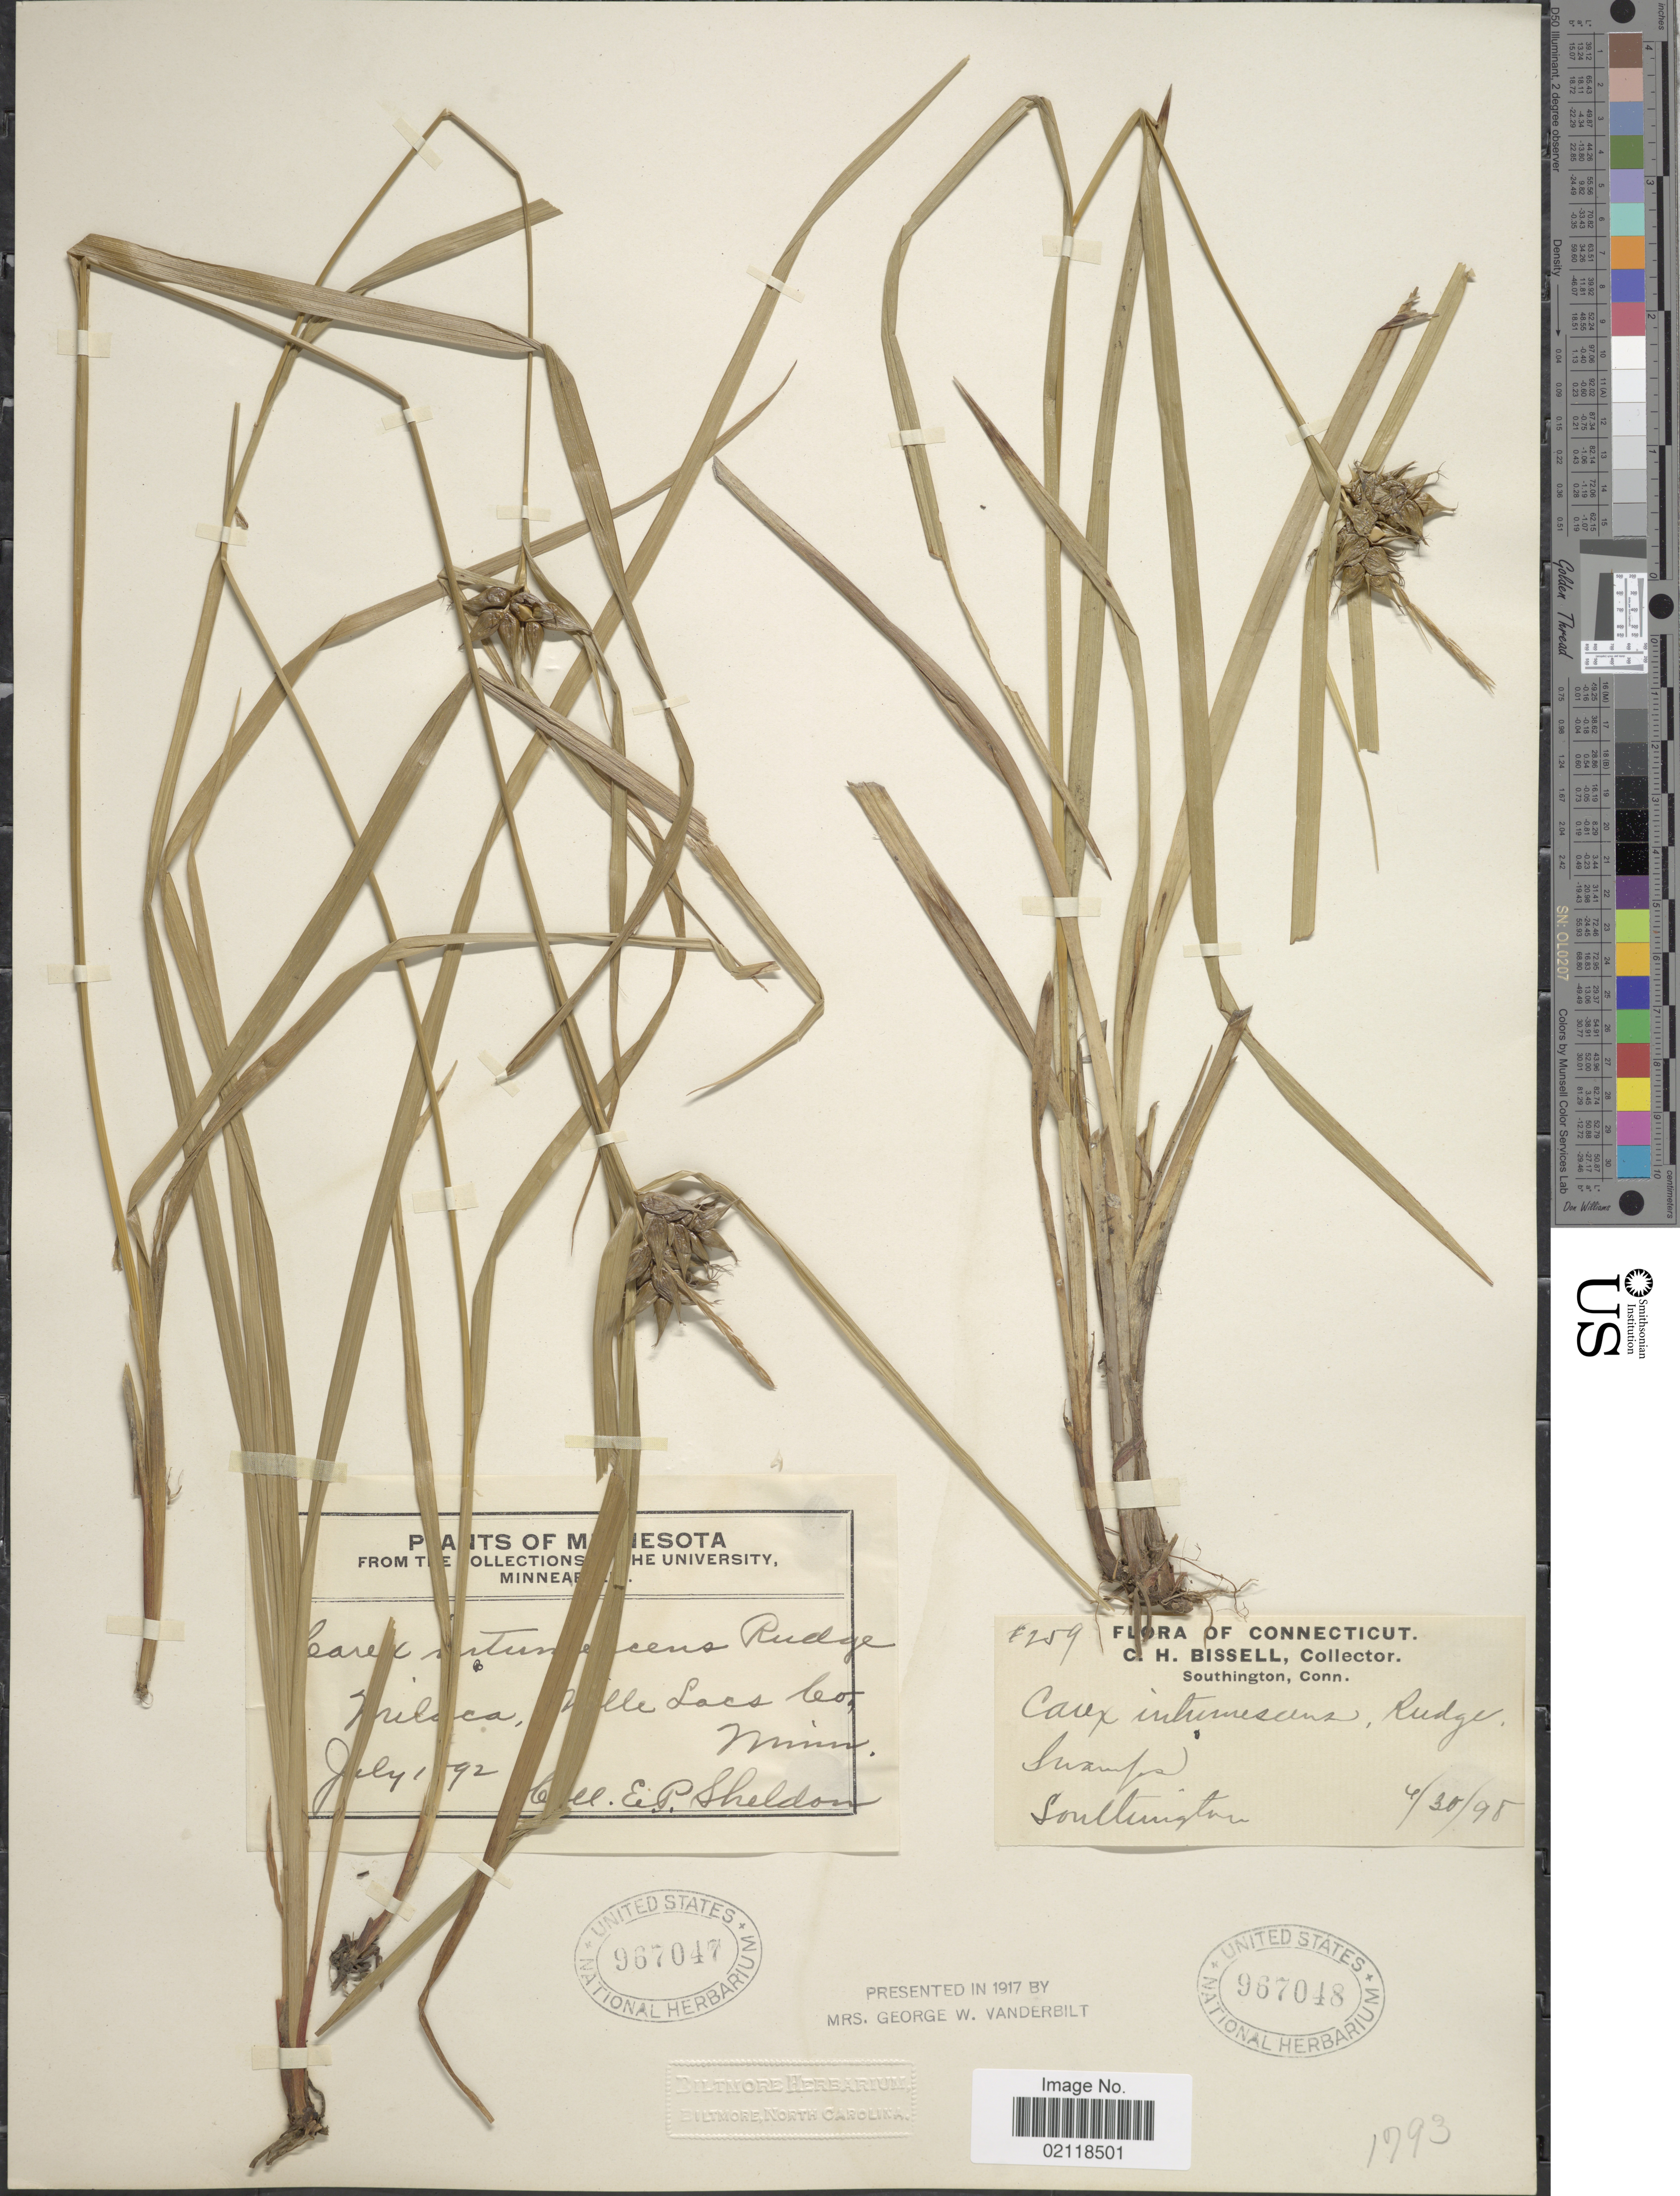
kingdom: Plantae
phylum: Tracheophyta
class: Liliopsida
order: Poales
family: Cyperaceae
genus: Carex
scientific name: Carex intumescens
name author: Rudge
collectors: E. P. Sheldon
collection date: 1992-07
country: United States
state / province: Minnesota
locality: Milaca, Mille Lacs Co.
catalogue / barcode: US 967047